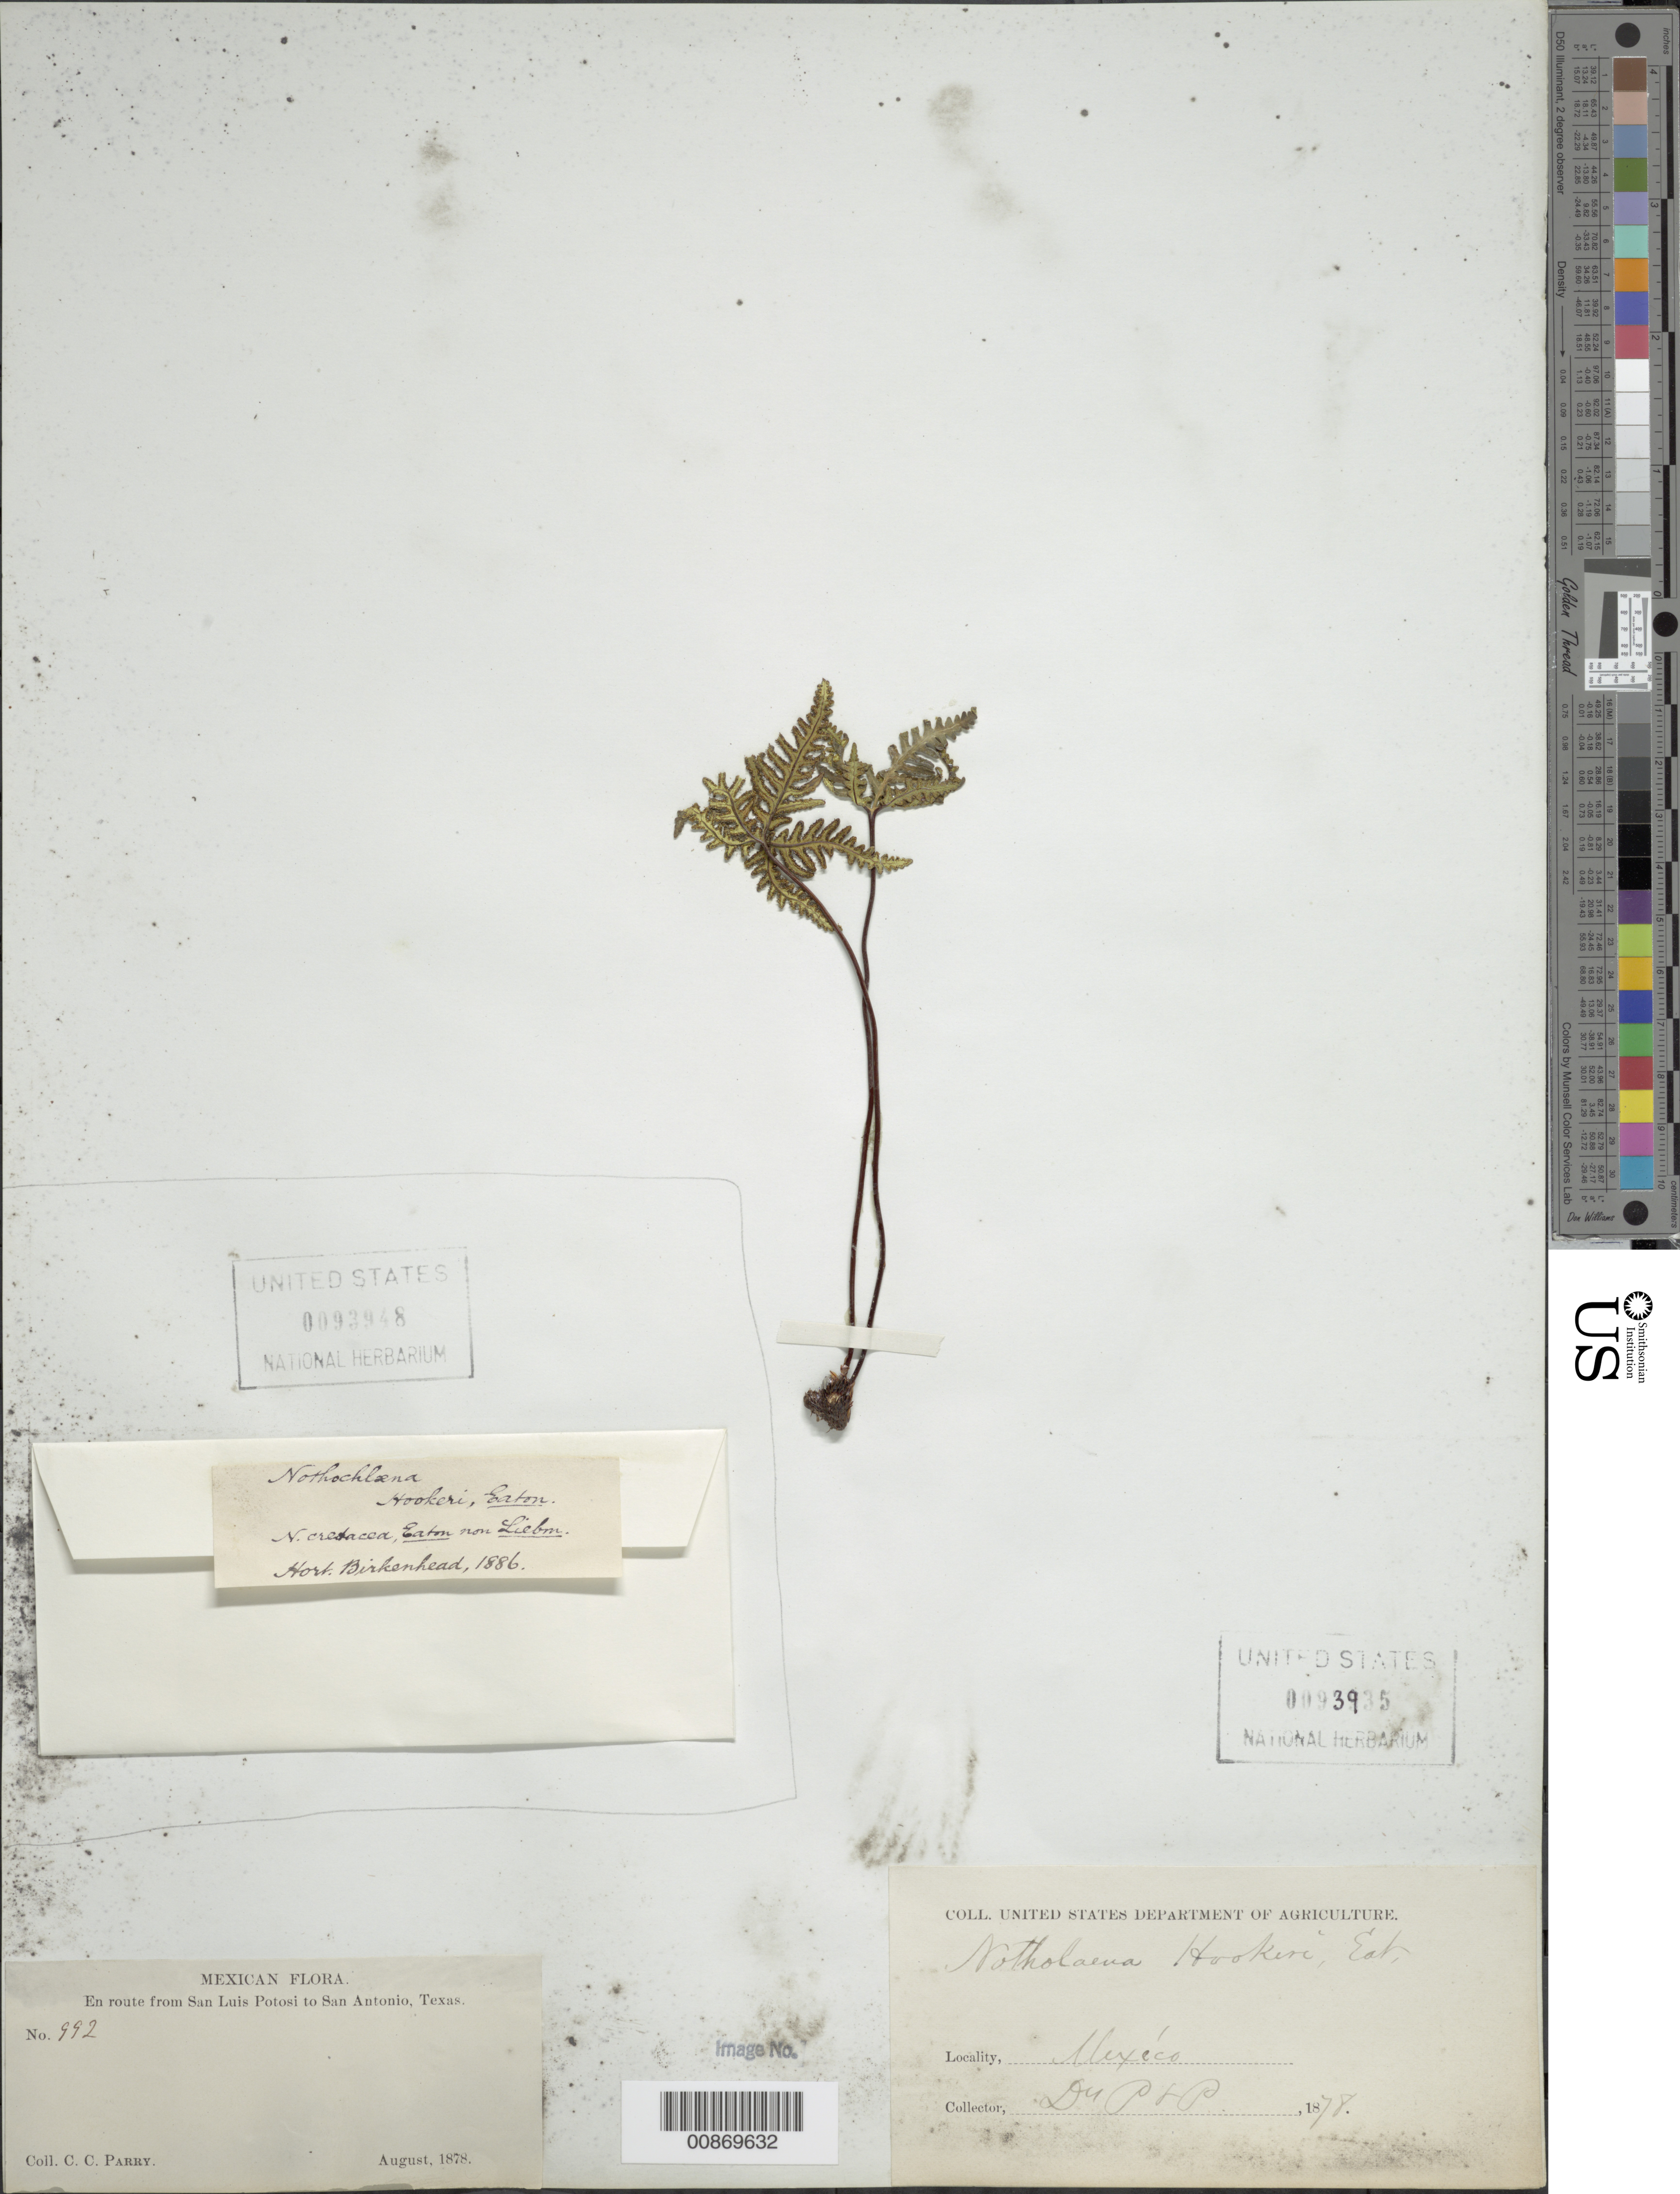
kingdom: Plantae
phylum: Tracheophyta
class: Polypodiopsida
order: Polypodiales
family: Pteridaceae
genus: Notholaena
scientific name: Notholaena standleyi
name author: Maxon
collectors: C. C. Parry & E. Palmer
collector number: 992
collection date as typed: Aug 1878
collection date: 1878-08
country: Mexico / United States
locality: En route from San Luis Potosí to San Antonio, Texas.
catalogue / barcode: US 93935